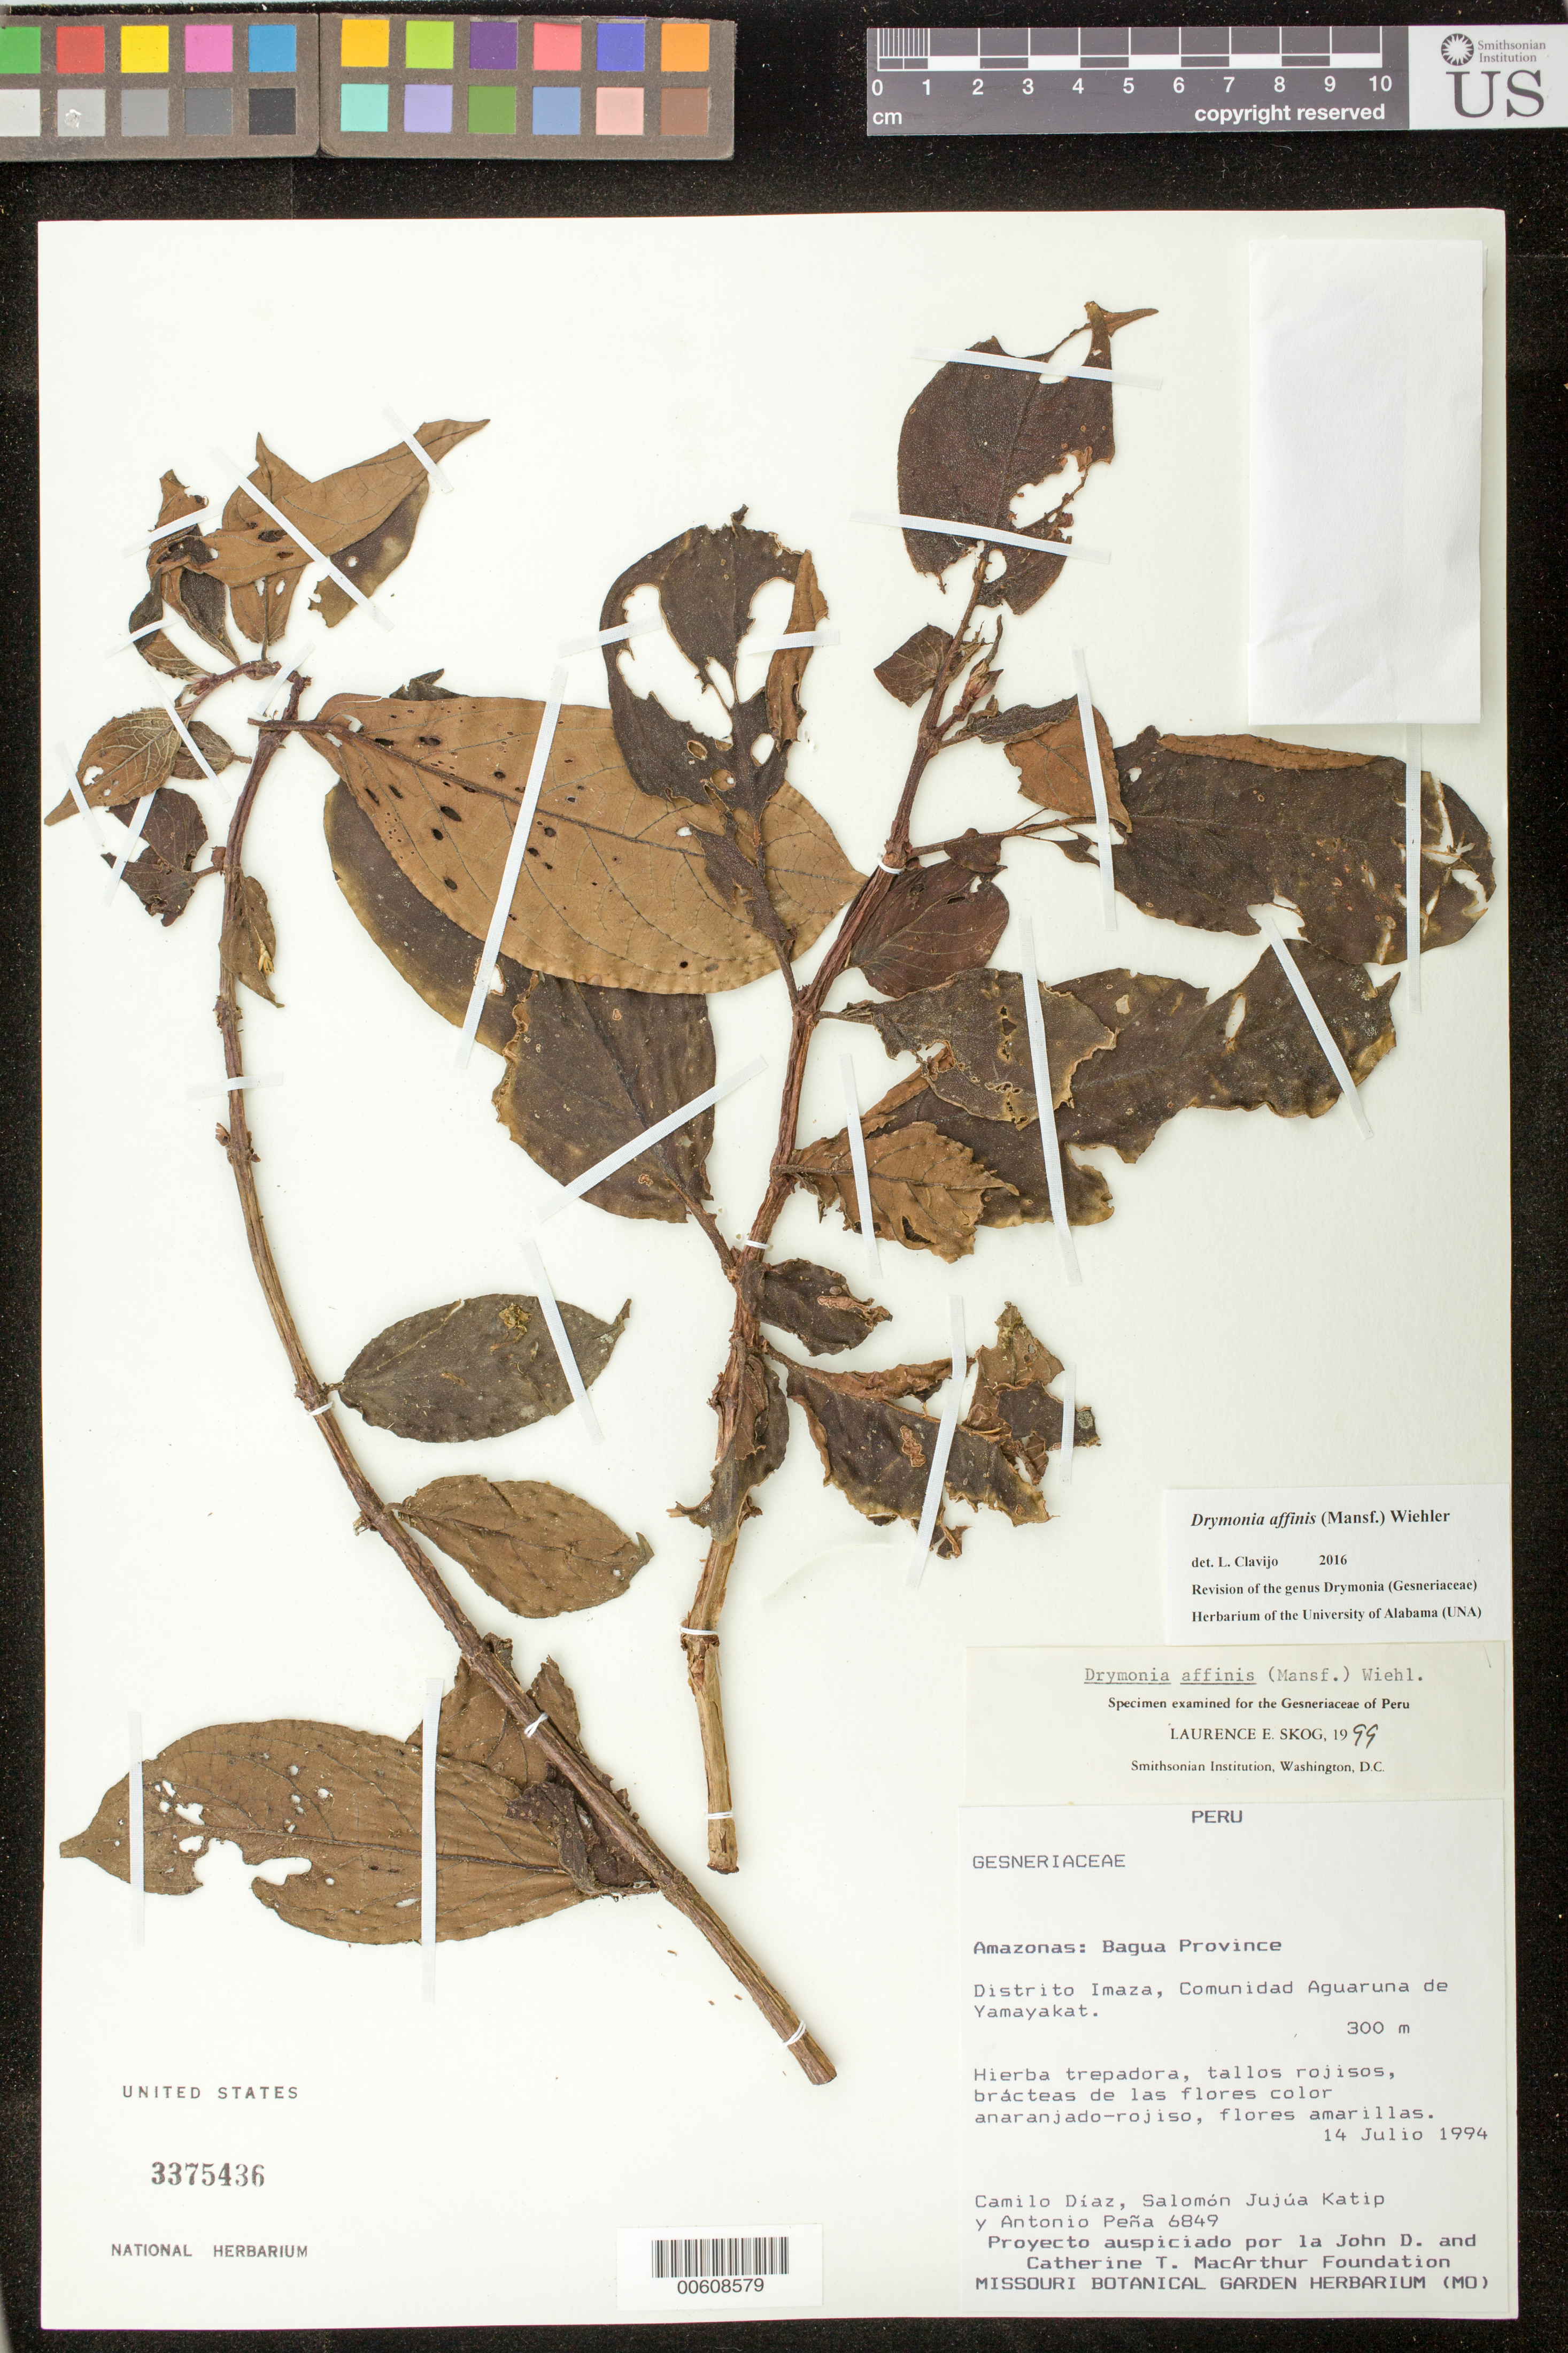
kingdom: Plantae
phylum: Tracheophyta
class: Magnoliopsida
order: Lamiales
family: Gesneriaceae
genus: Drymonia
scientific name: Drymonia affinis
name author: (Mansf.) Wiehler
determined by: Skog, Laurence E.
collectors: C. Díaz S., S. Jujúa Katip & A. Peña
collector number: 6849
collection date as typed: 14 Jul 1994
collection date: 1994-07-14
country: Peru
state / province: Amazonas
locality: Prov. Bagua; Dtto. Imaza, comunidad Aguaruna de Yamayakat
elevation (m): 300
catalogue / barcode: US 3375436